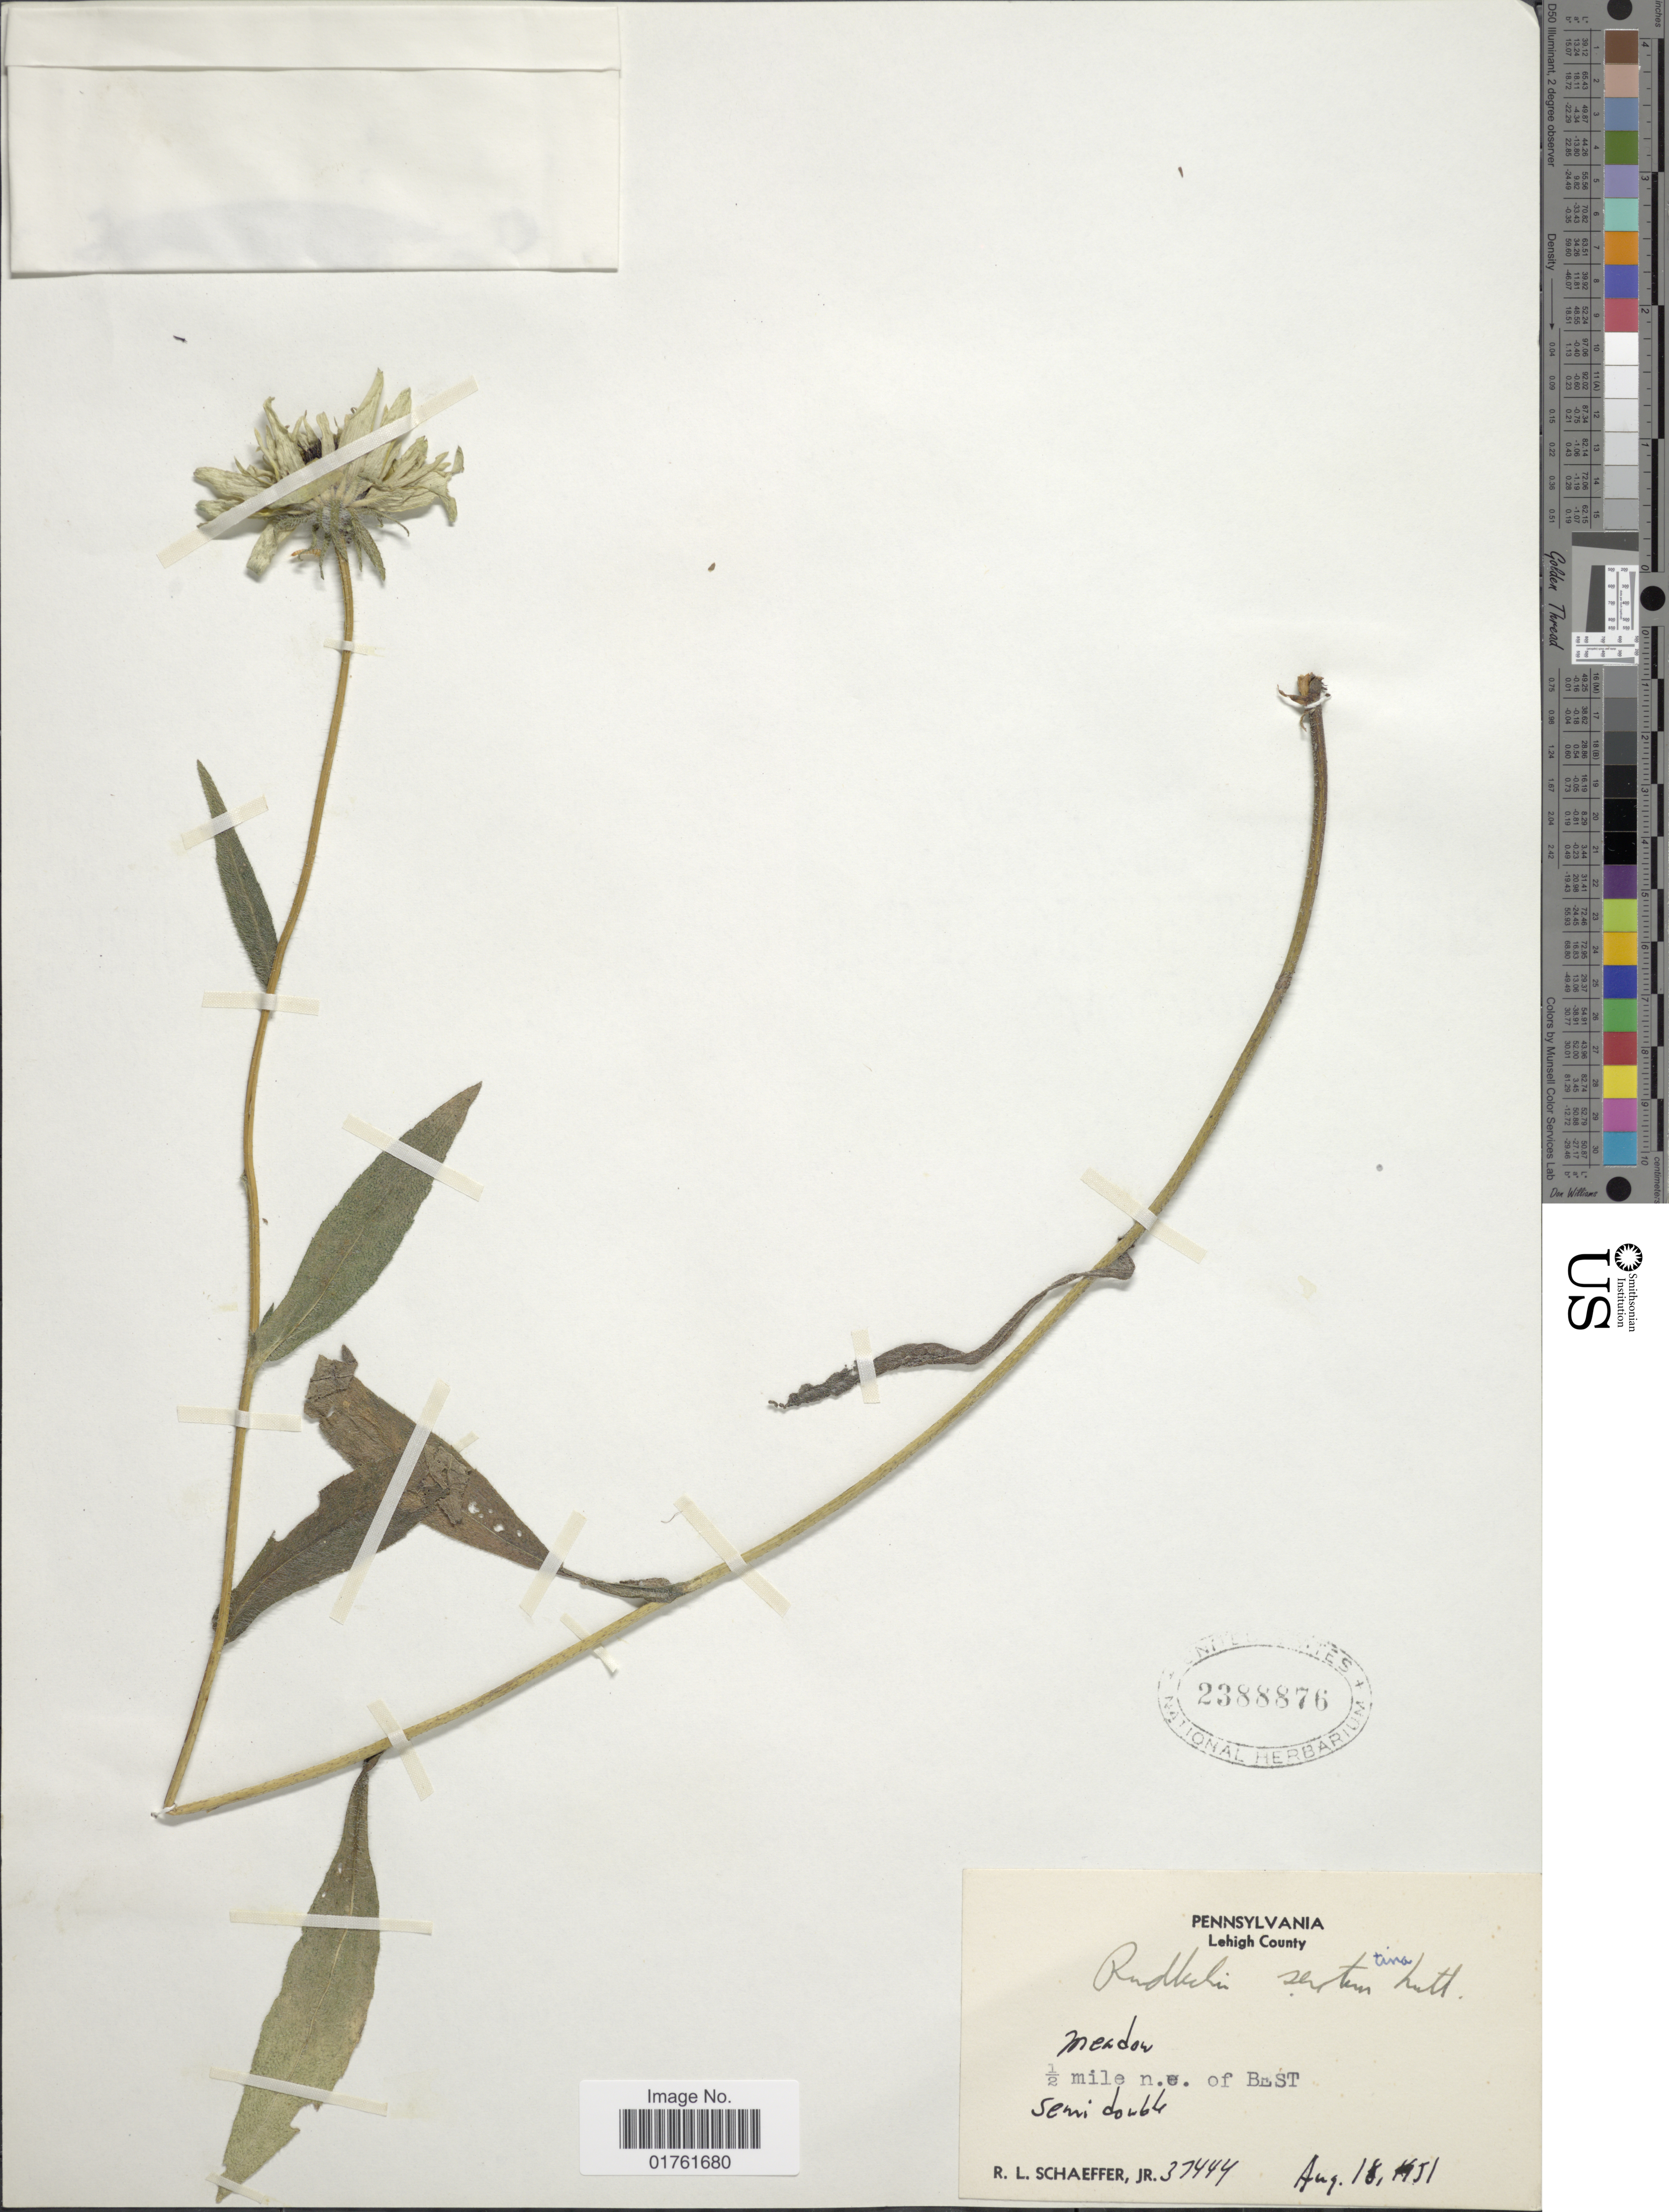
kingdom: Plantae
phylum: Tracheophyta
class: Magnoliopsida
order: Asterales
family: Asteraceae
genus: Rudbeckia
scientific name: Rudbeckia serotina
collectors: R. L. Schaeffer Jr.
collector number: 37444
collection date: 1951-08-18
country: United States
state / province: Pennsylvania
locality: Lehigh County, ½ mile n.e. of Best, Semi Double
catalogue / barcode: US 2388876